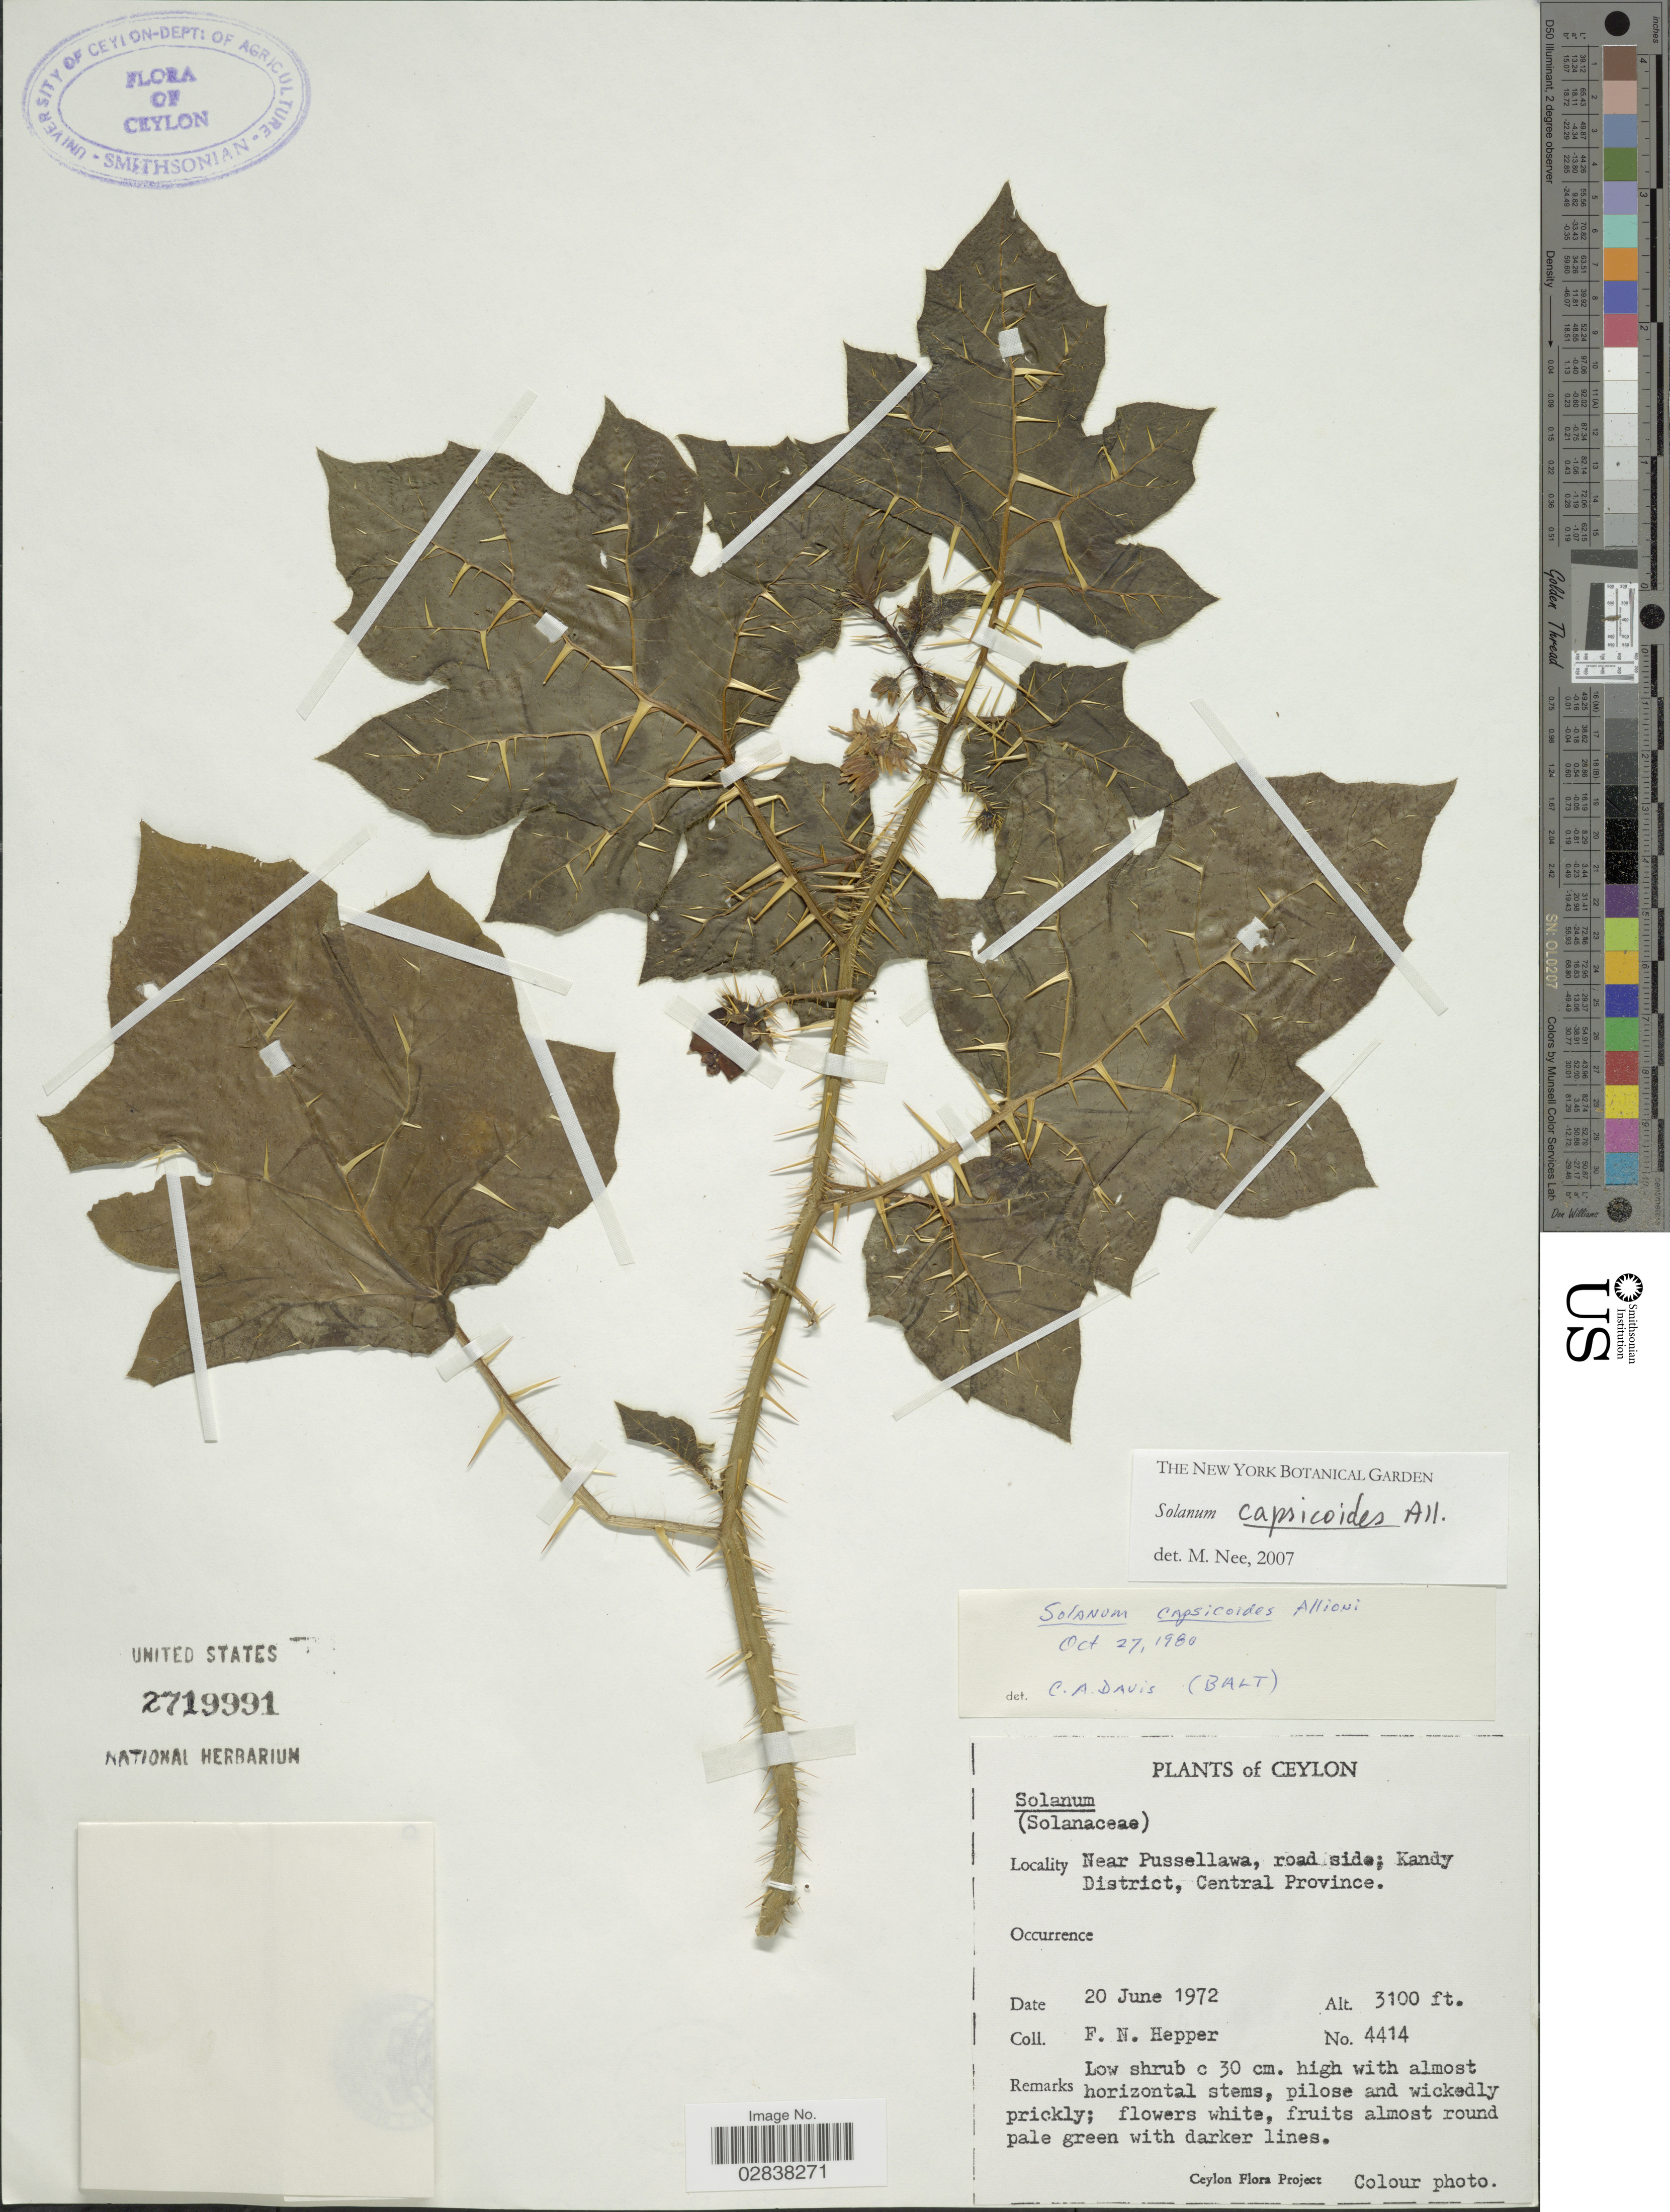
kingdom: Plantae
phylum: Tracheophyta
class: Magnoliopsida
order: Solanales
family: Solanaceae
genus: Solanum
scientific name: Solanum capsicoides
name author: All.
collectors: F. Hepper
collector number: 4414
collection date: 1972-06-20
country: Sri Lanka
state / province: Central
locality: Ceylon, Near Pussellawa, road side, Kandy District.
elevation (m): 945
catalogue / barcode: US 2719991